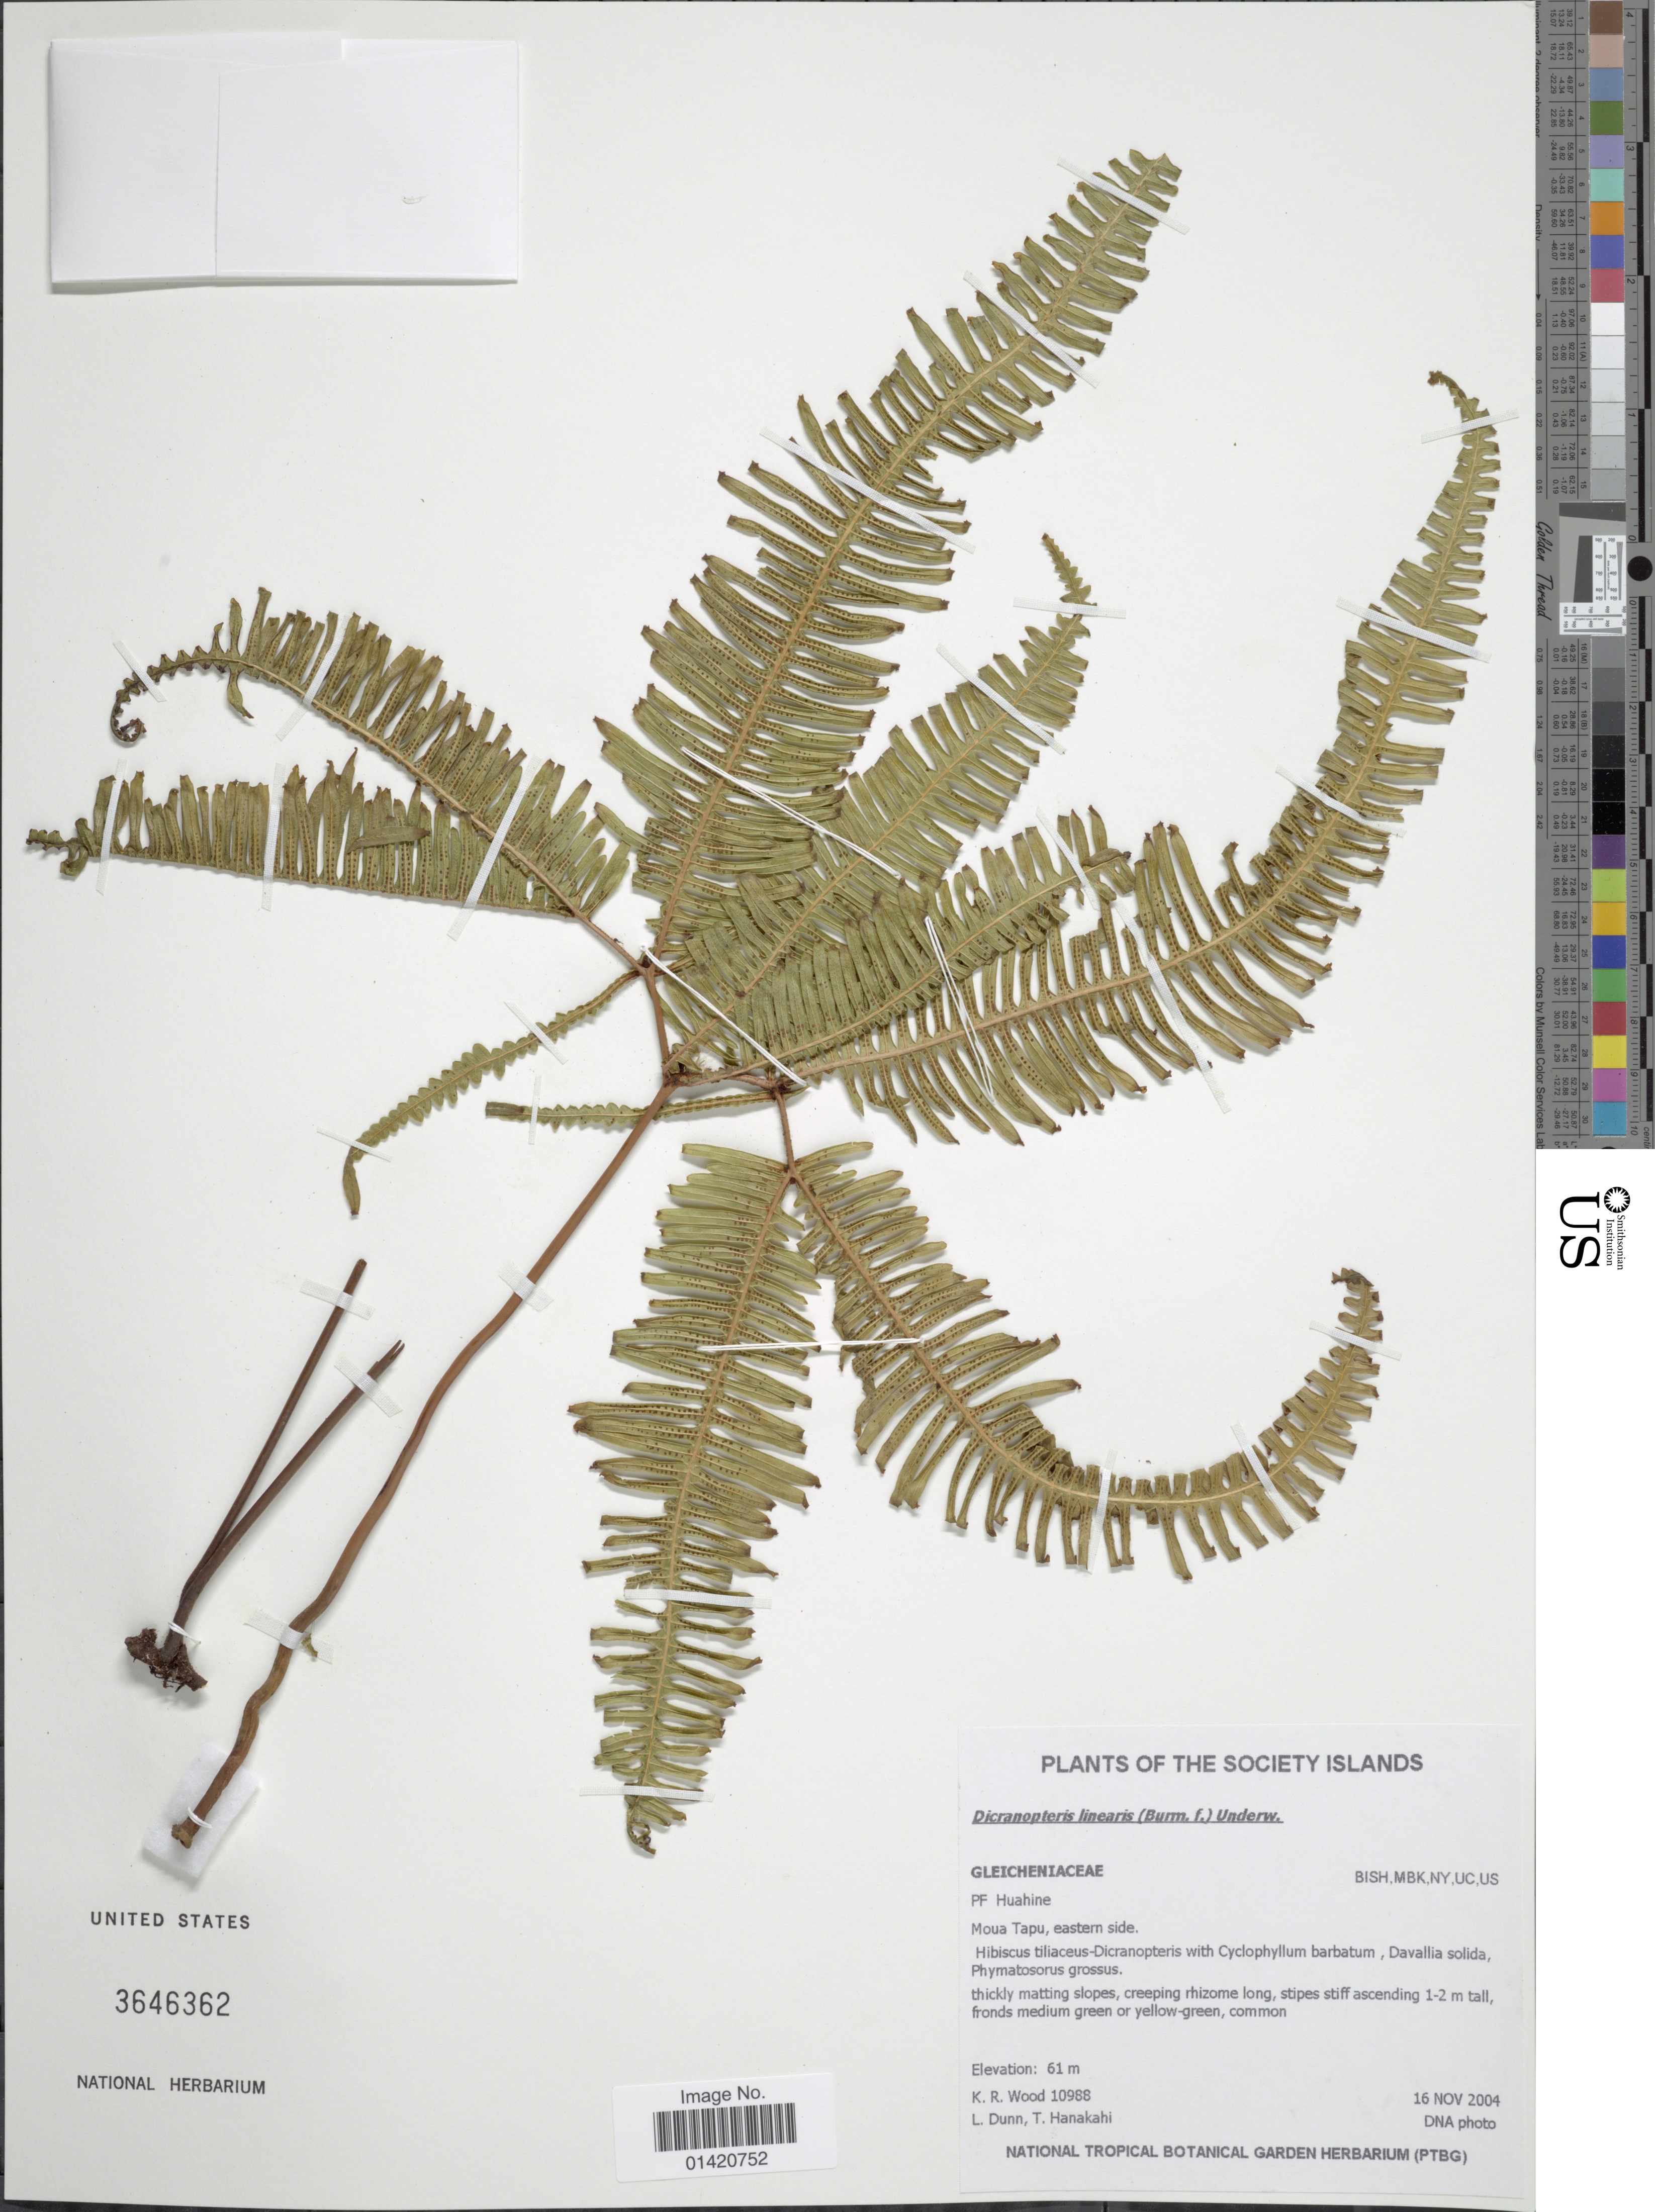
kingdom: Plantae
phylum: Tracheophyta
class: Polypodiopsida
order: Gleicheniales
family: Gleicheniaceae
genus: Dicranopteris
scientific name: Dicranopteris linearis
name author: (Burm. f.) Underw.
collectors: K. R. Wood, L. Dunn & T. Hanakahi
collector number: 10988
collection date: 2004-11-16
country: French Polynesia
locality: The Society Islands, Moua Tapu, eastern side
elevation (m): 61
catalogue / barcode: US 3646362